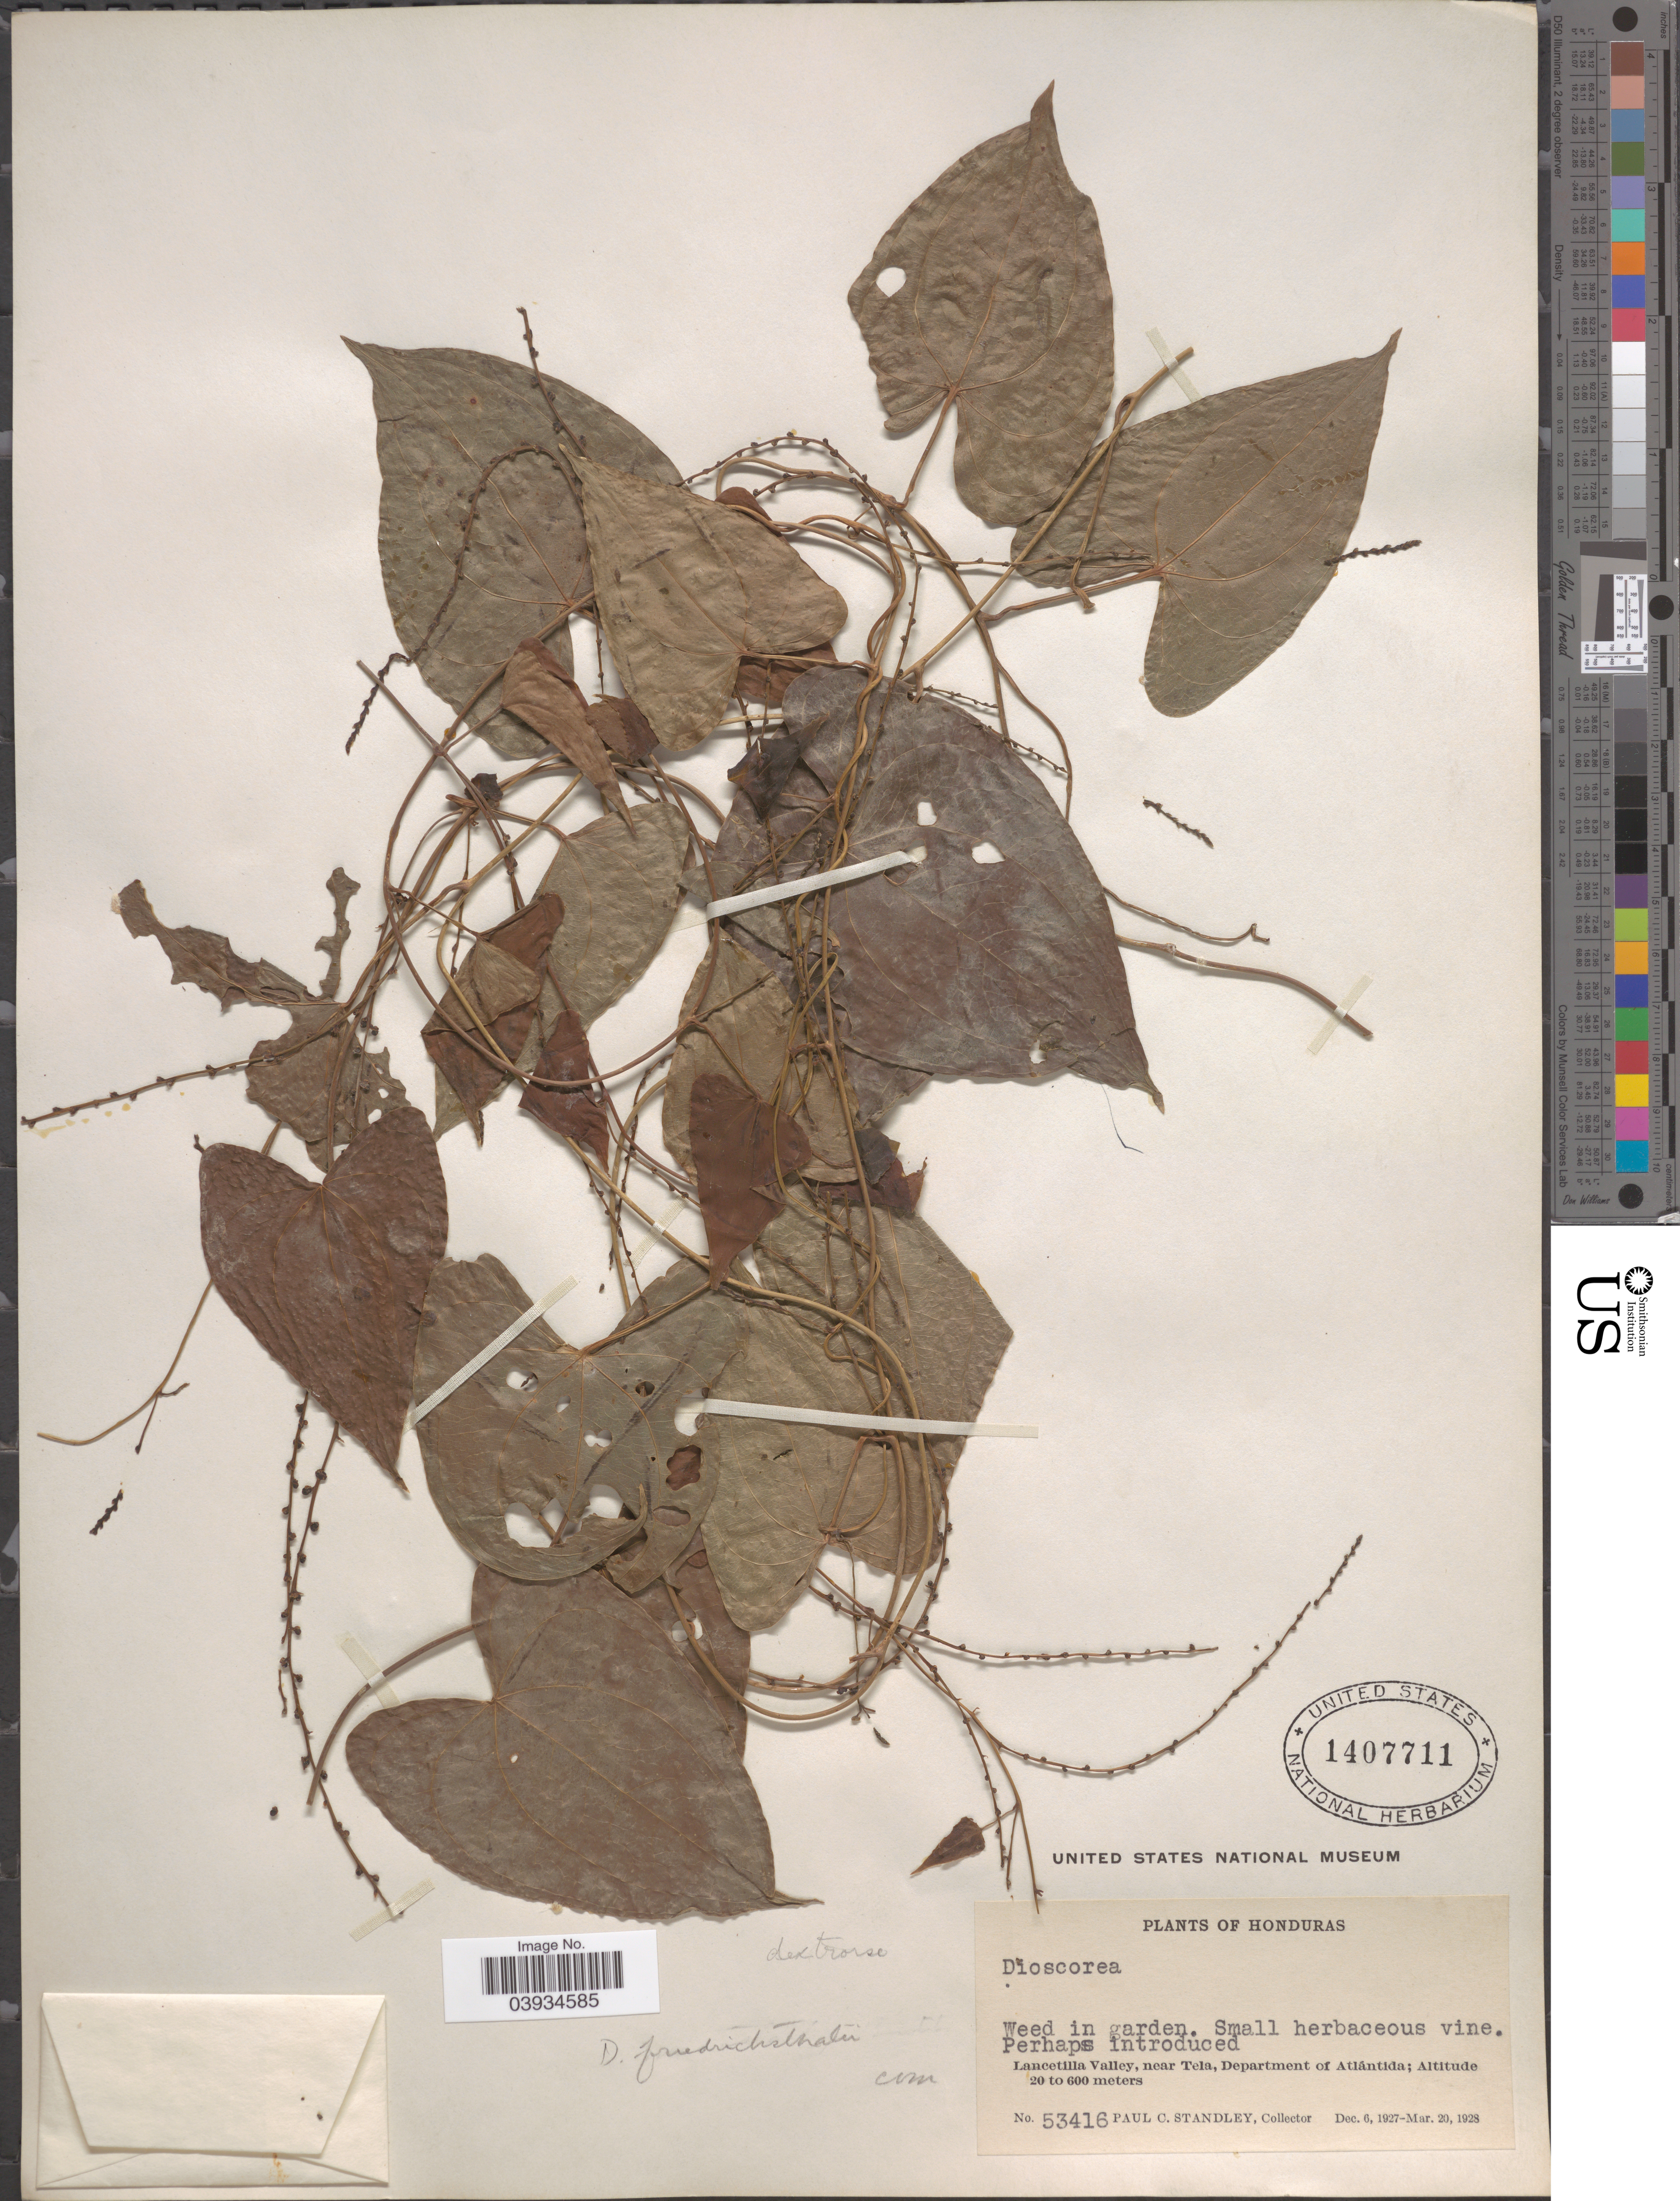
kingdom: Plantae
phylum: Tracheophyta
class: Liliopsida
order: Dioscoreales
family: Dioscoreaceae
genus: Dioscorea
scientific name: Dioscorea friedrichsthalii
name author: R. Knuth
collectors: P. C. Standley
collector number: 53416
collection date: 1927-12-06/1928-03-20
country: Honduras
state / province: Atlantida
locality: Lancetilla Valley, near Tela, Department of Atlántida.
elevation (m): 20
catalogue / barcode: US 1407711